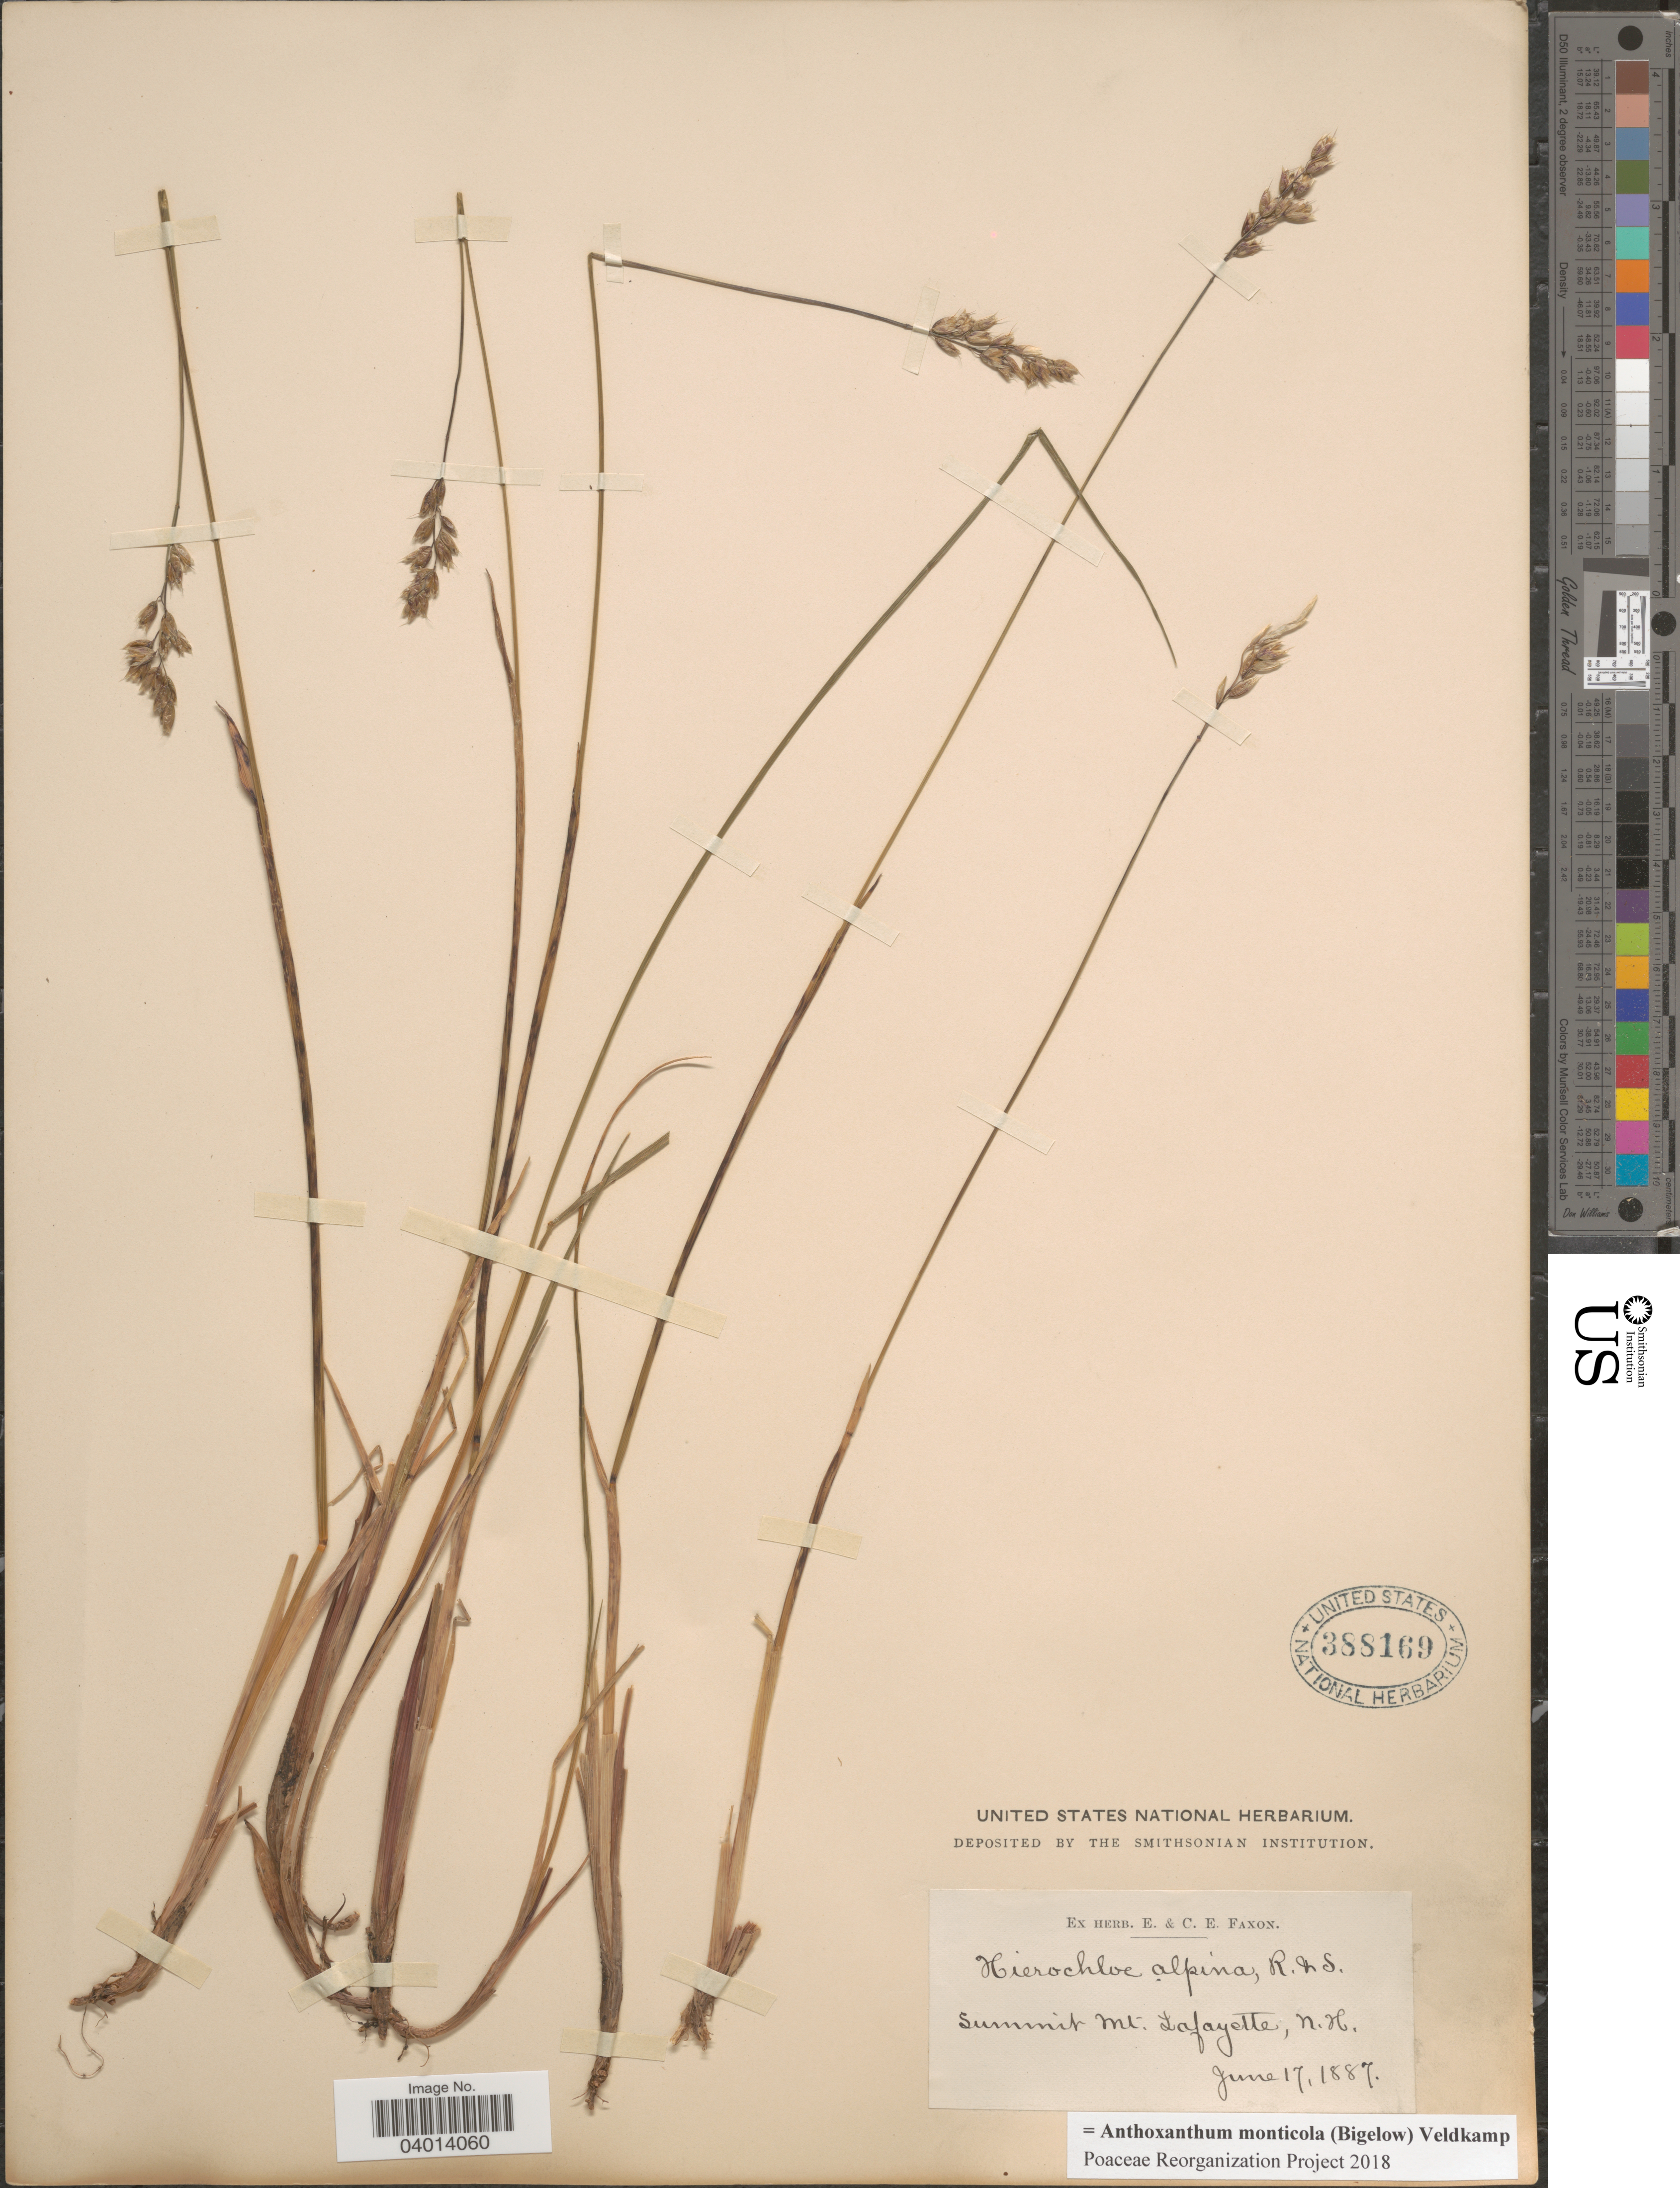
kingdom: Plantae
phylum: Tracheophyta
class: Liliopsida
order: Poales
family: Poaceae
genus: Anthoxanthum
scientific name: Anthoxanthum monticola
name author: (Bigelow) Veldkamp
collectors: ex herb. E. & C.E. Faxon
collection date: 1887-06-17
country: United States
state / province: New Hampshire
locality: Summit Mt. Lafayette.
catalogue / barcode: US 388169